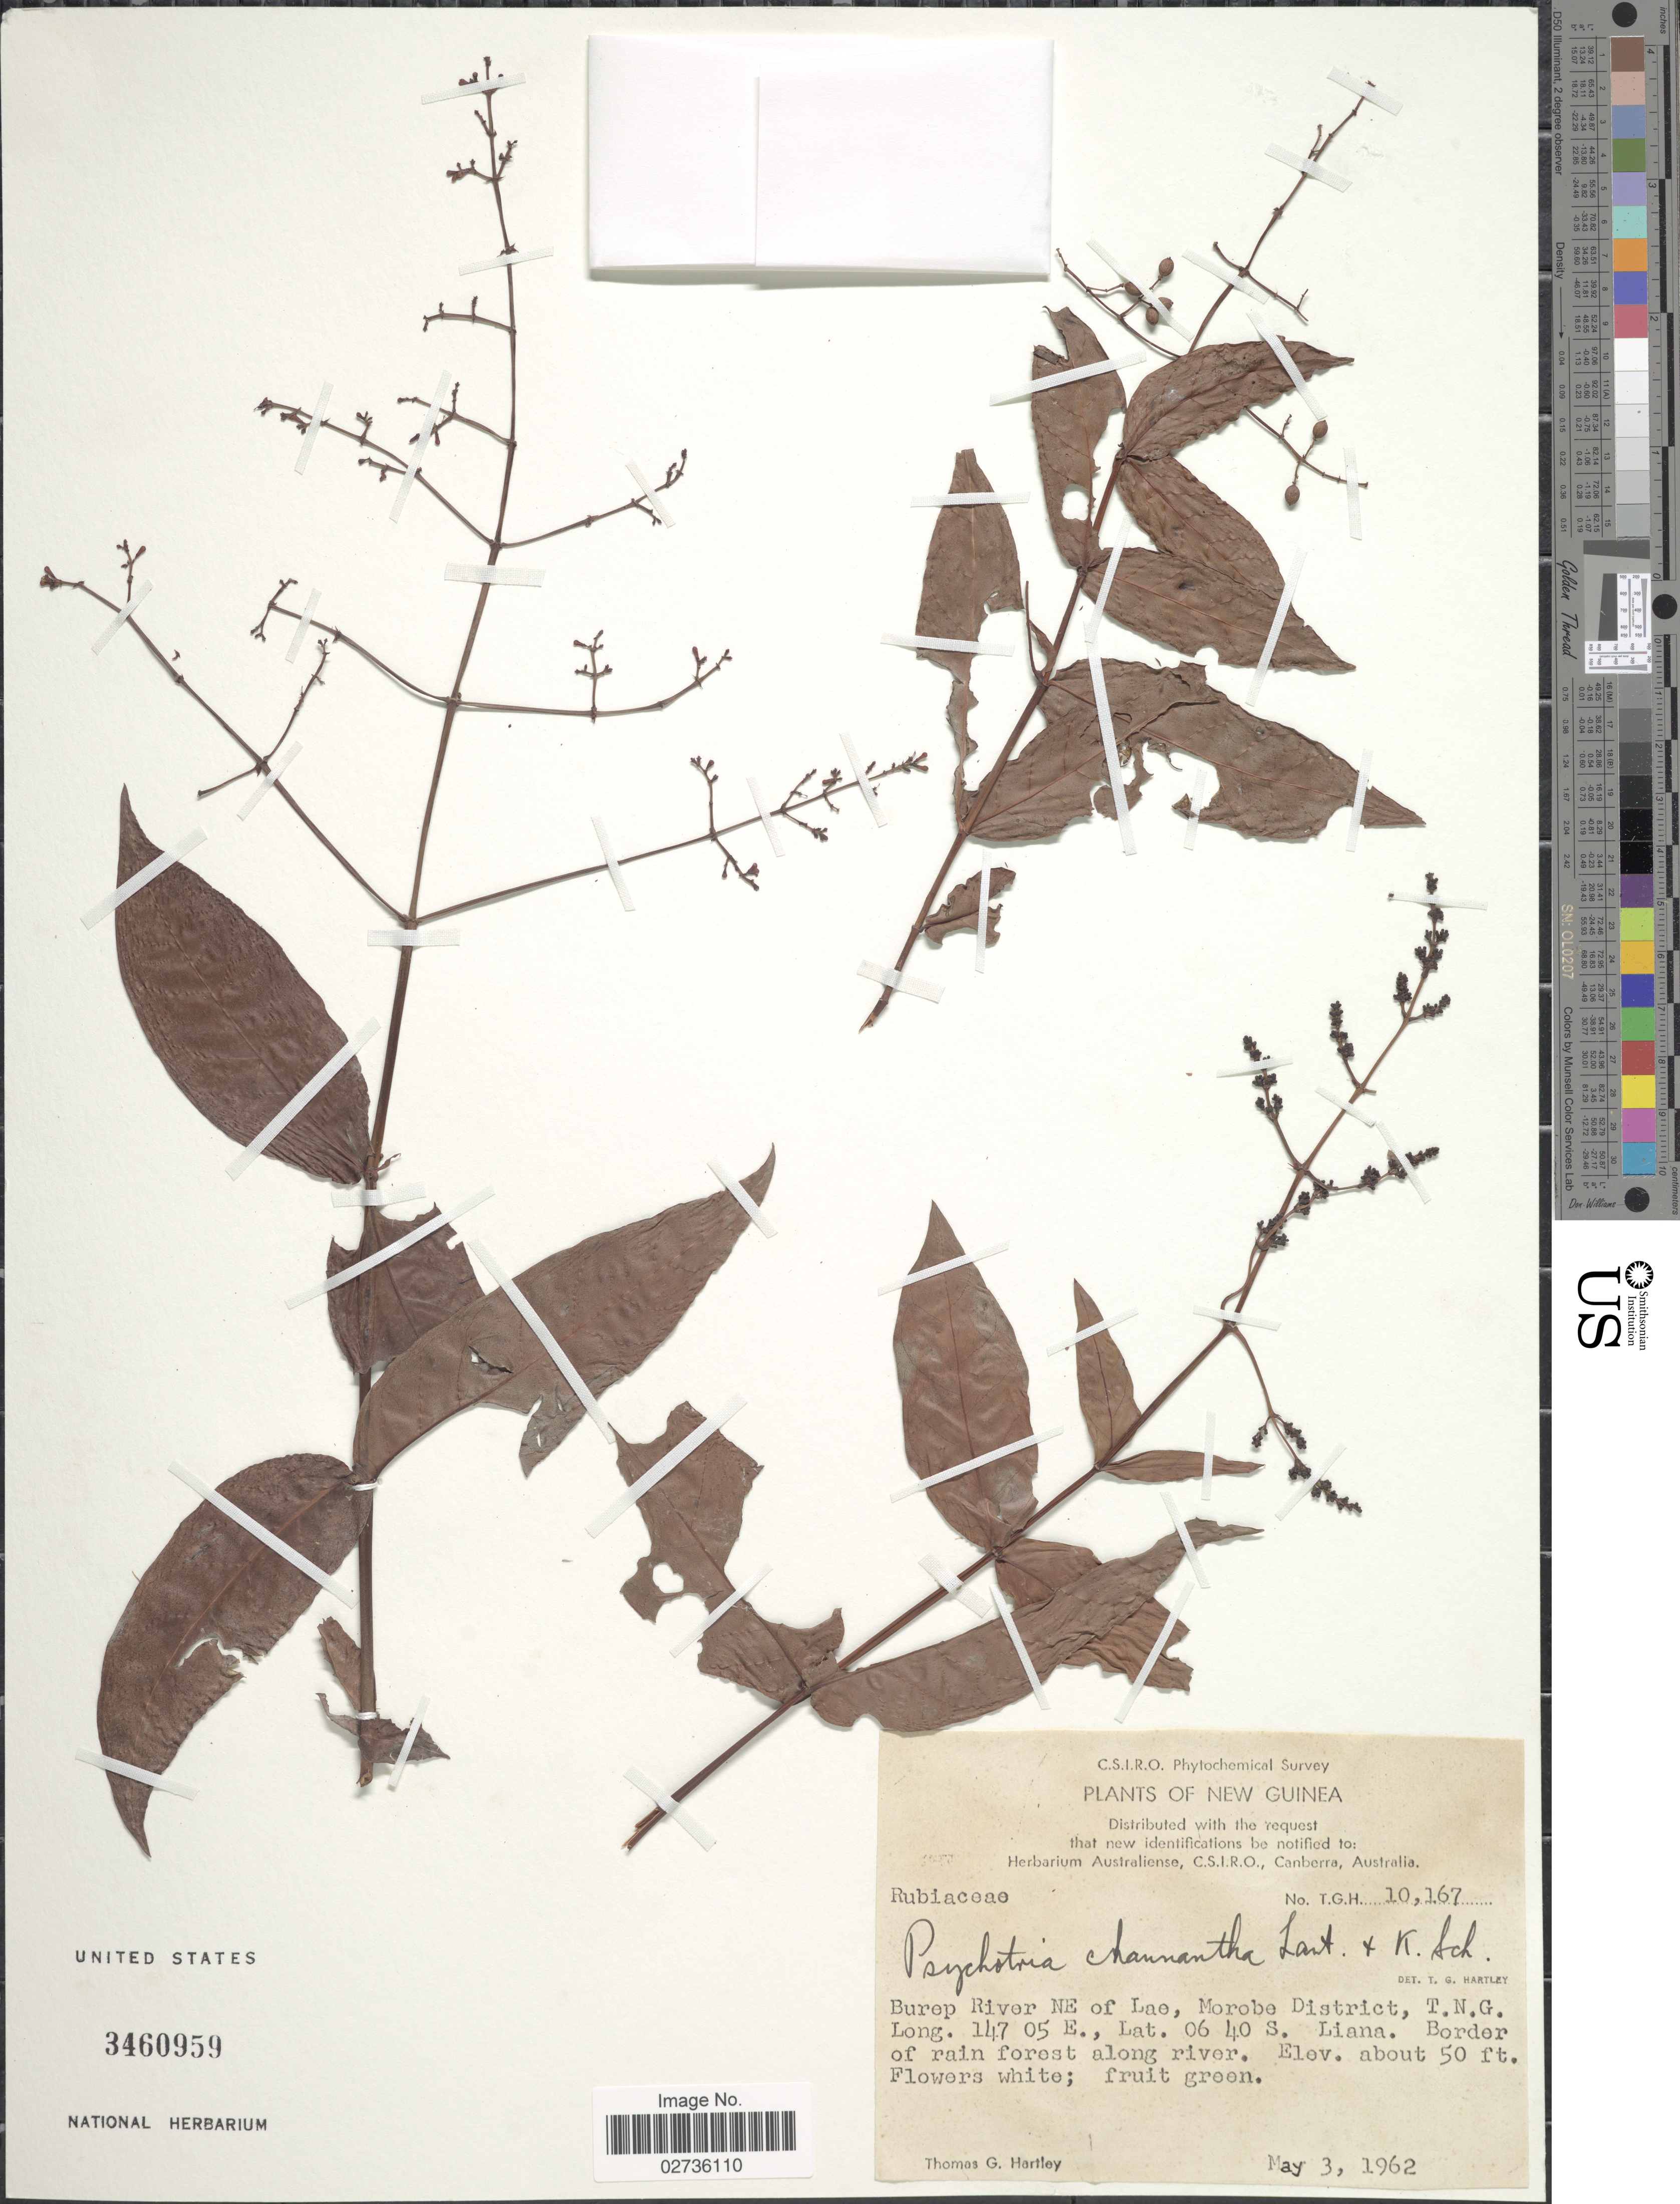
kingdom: Plantae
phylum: Tracheophyta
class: Magnoliopsida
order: Gentianales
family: Rubiaceae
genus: Psychotria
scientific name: Psychotria chamanthra Lauterb. & K. Schum. ined.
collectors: T. G. Hartley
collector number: TGH10167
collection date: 1962-05-03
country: Papua New Guinea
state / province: Morobe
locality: New Guinea. Burep River NE of Lae, Morobe District, T.N.G.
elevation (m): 15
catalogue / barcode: US 3460959